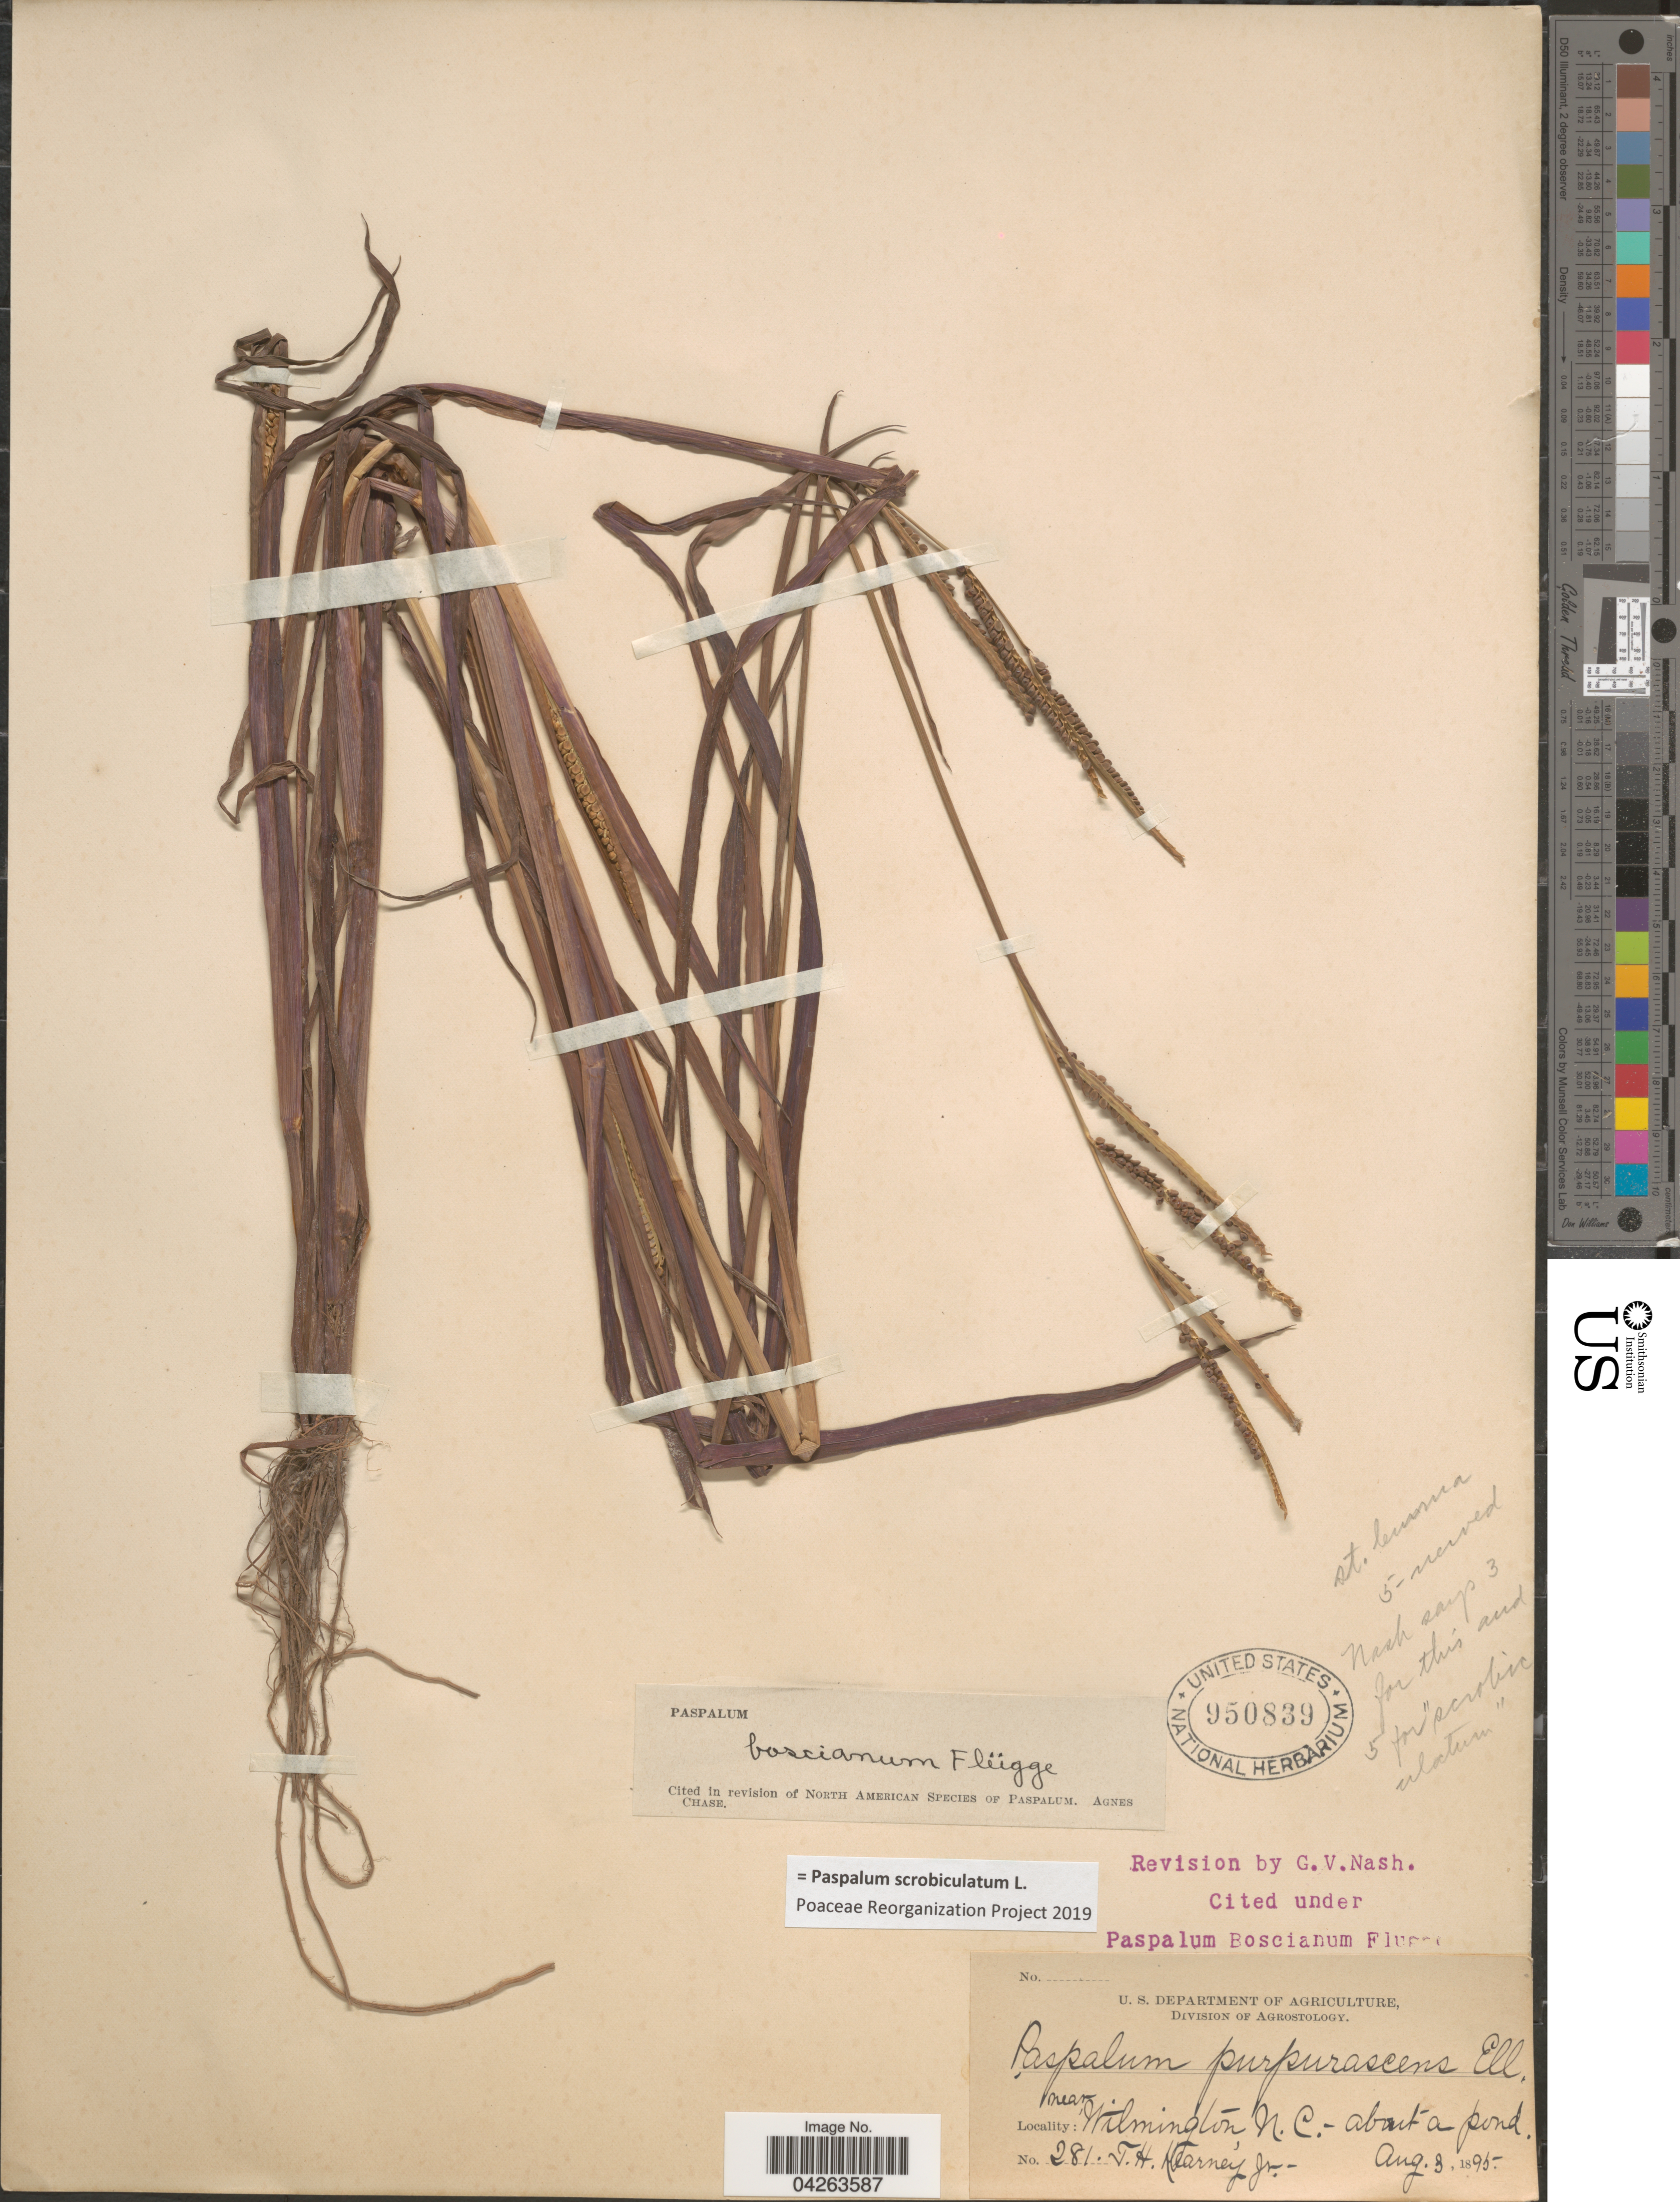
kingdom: Plantae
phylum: Tracheophyta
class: Liliopsida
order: Poales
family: Poaceae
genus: Paspalum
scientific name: Paspalum scrobiculatum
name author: L.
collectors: T. H. Kearney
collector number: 281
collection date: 1895-08-03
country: United States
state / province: North Carolina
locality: Near Wilmington.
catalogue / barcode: US 950839